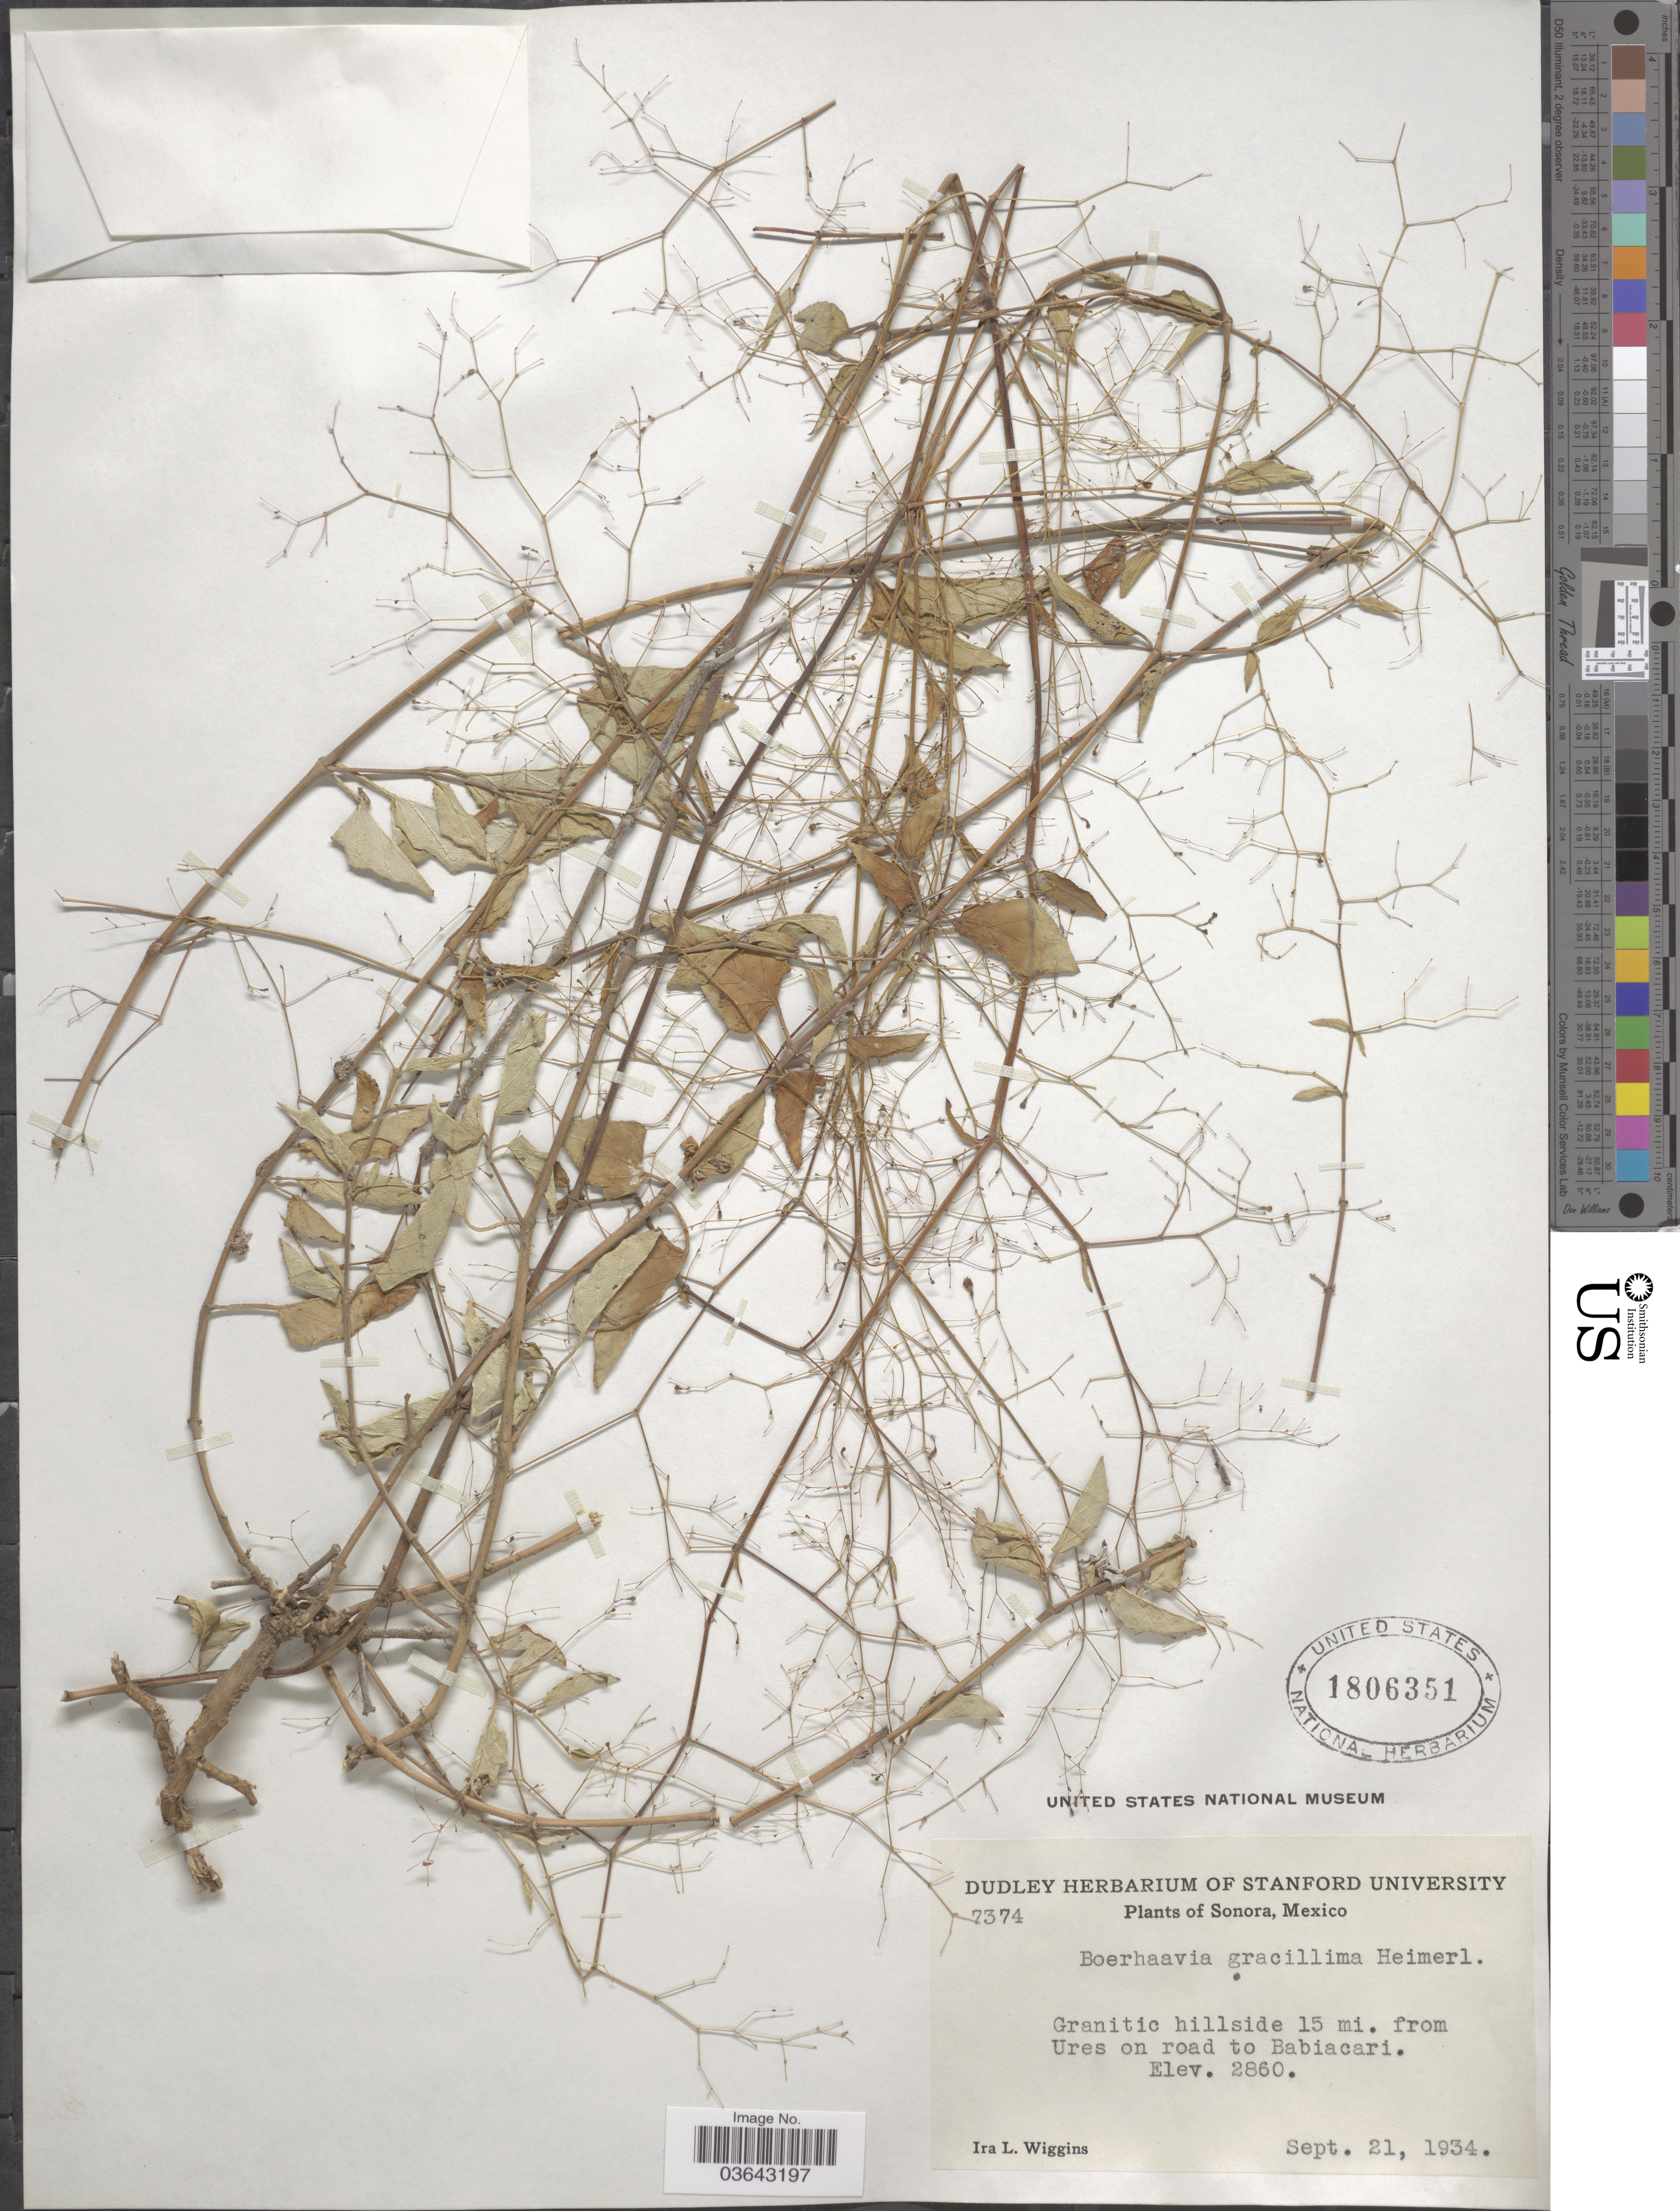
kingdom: Plantae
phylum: Tracheophyta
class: Magnoliopsida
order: Caryophyllales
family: Nyctaginaceae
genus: Boerhavia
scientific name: Boerhavia gracillima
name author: Heimerl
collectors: I. L. Wiggins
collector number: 7374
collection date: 1934-09-21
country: Mexico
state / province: Sonora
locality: Granitic hillside 15 mi. from Ures on road to Babiacari.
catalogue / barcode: US 1806351